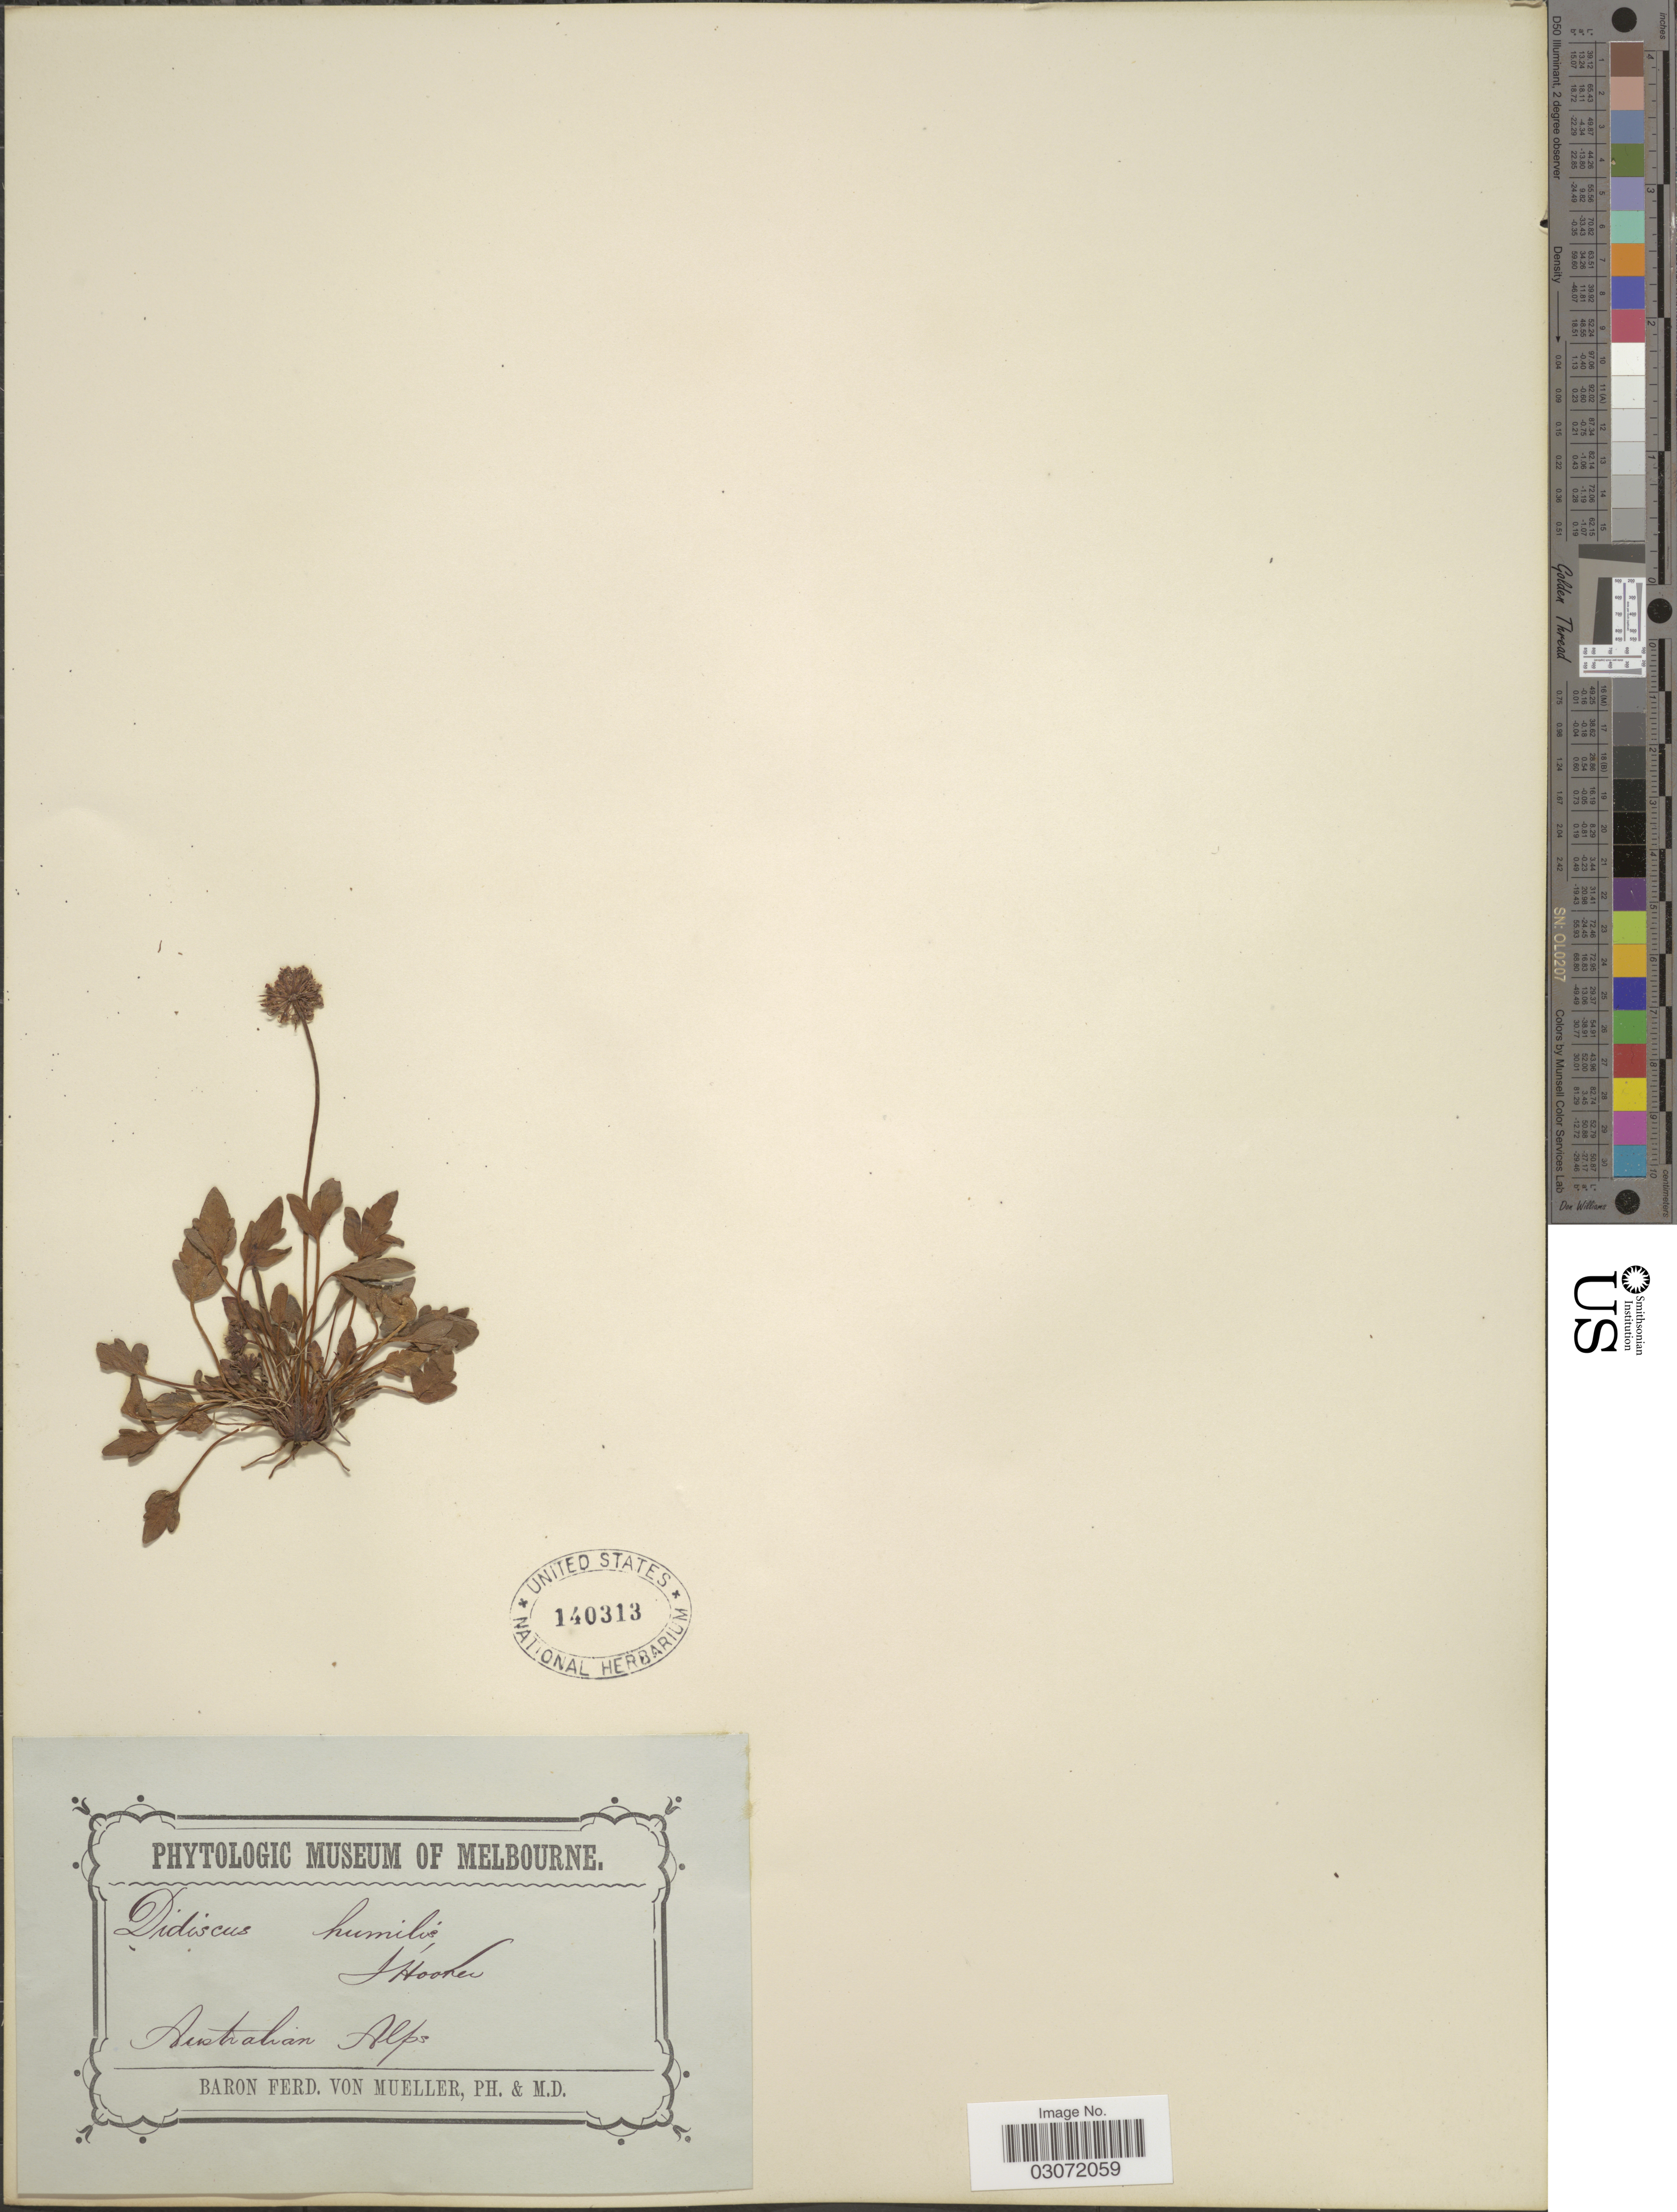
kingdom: Plantae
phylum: Tracheophyta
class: Magnoliopsida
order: Apiales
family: Araliaceae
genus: Didiscus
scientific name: Didiscus humilis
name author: Hook. f.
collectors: F. Mueller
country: Australia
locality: Australian Alps.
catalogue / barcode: US 140313